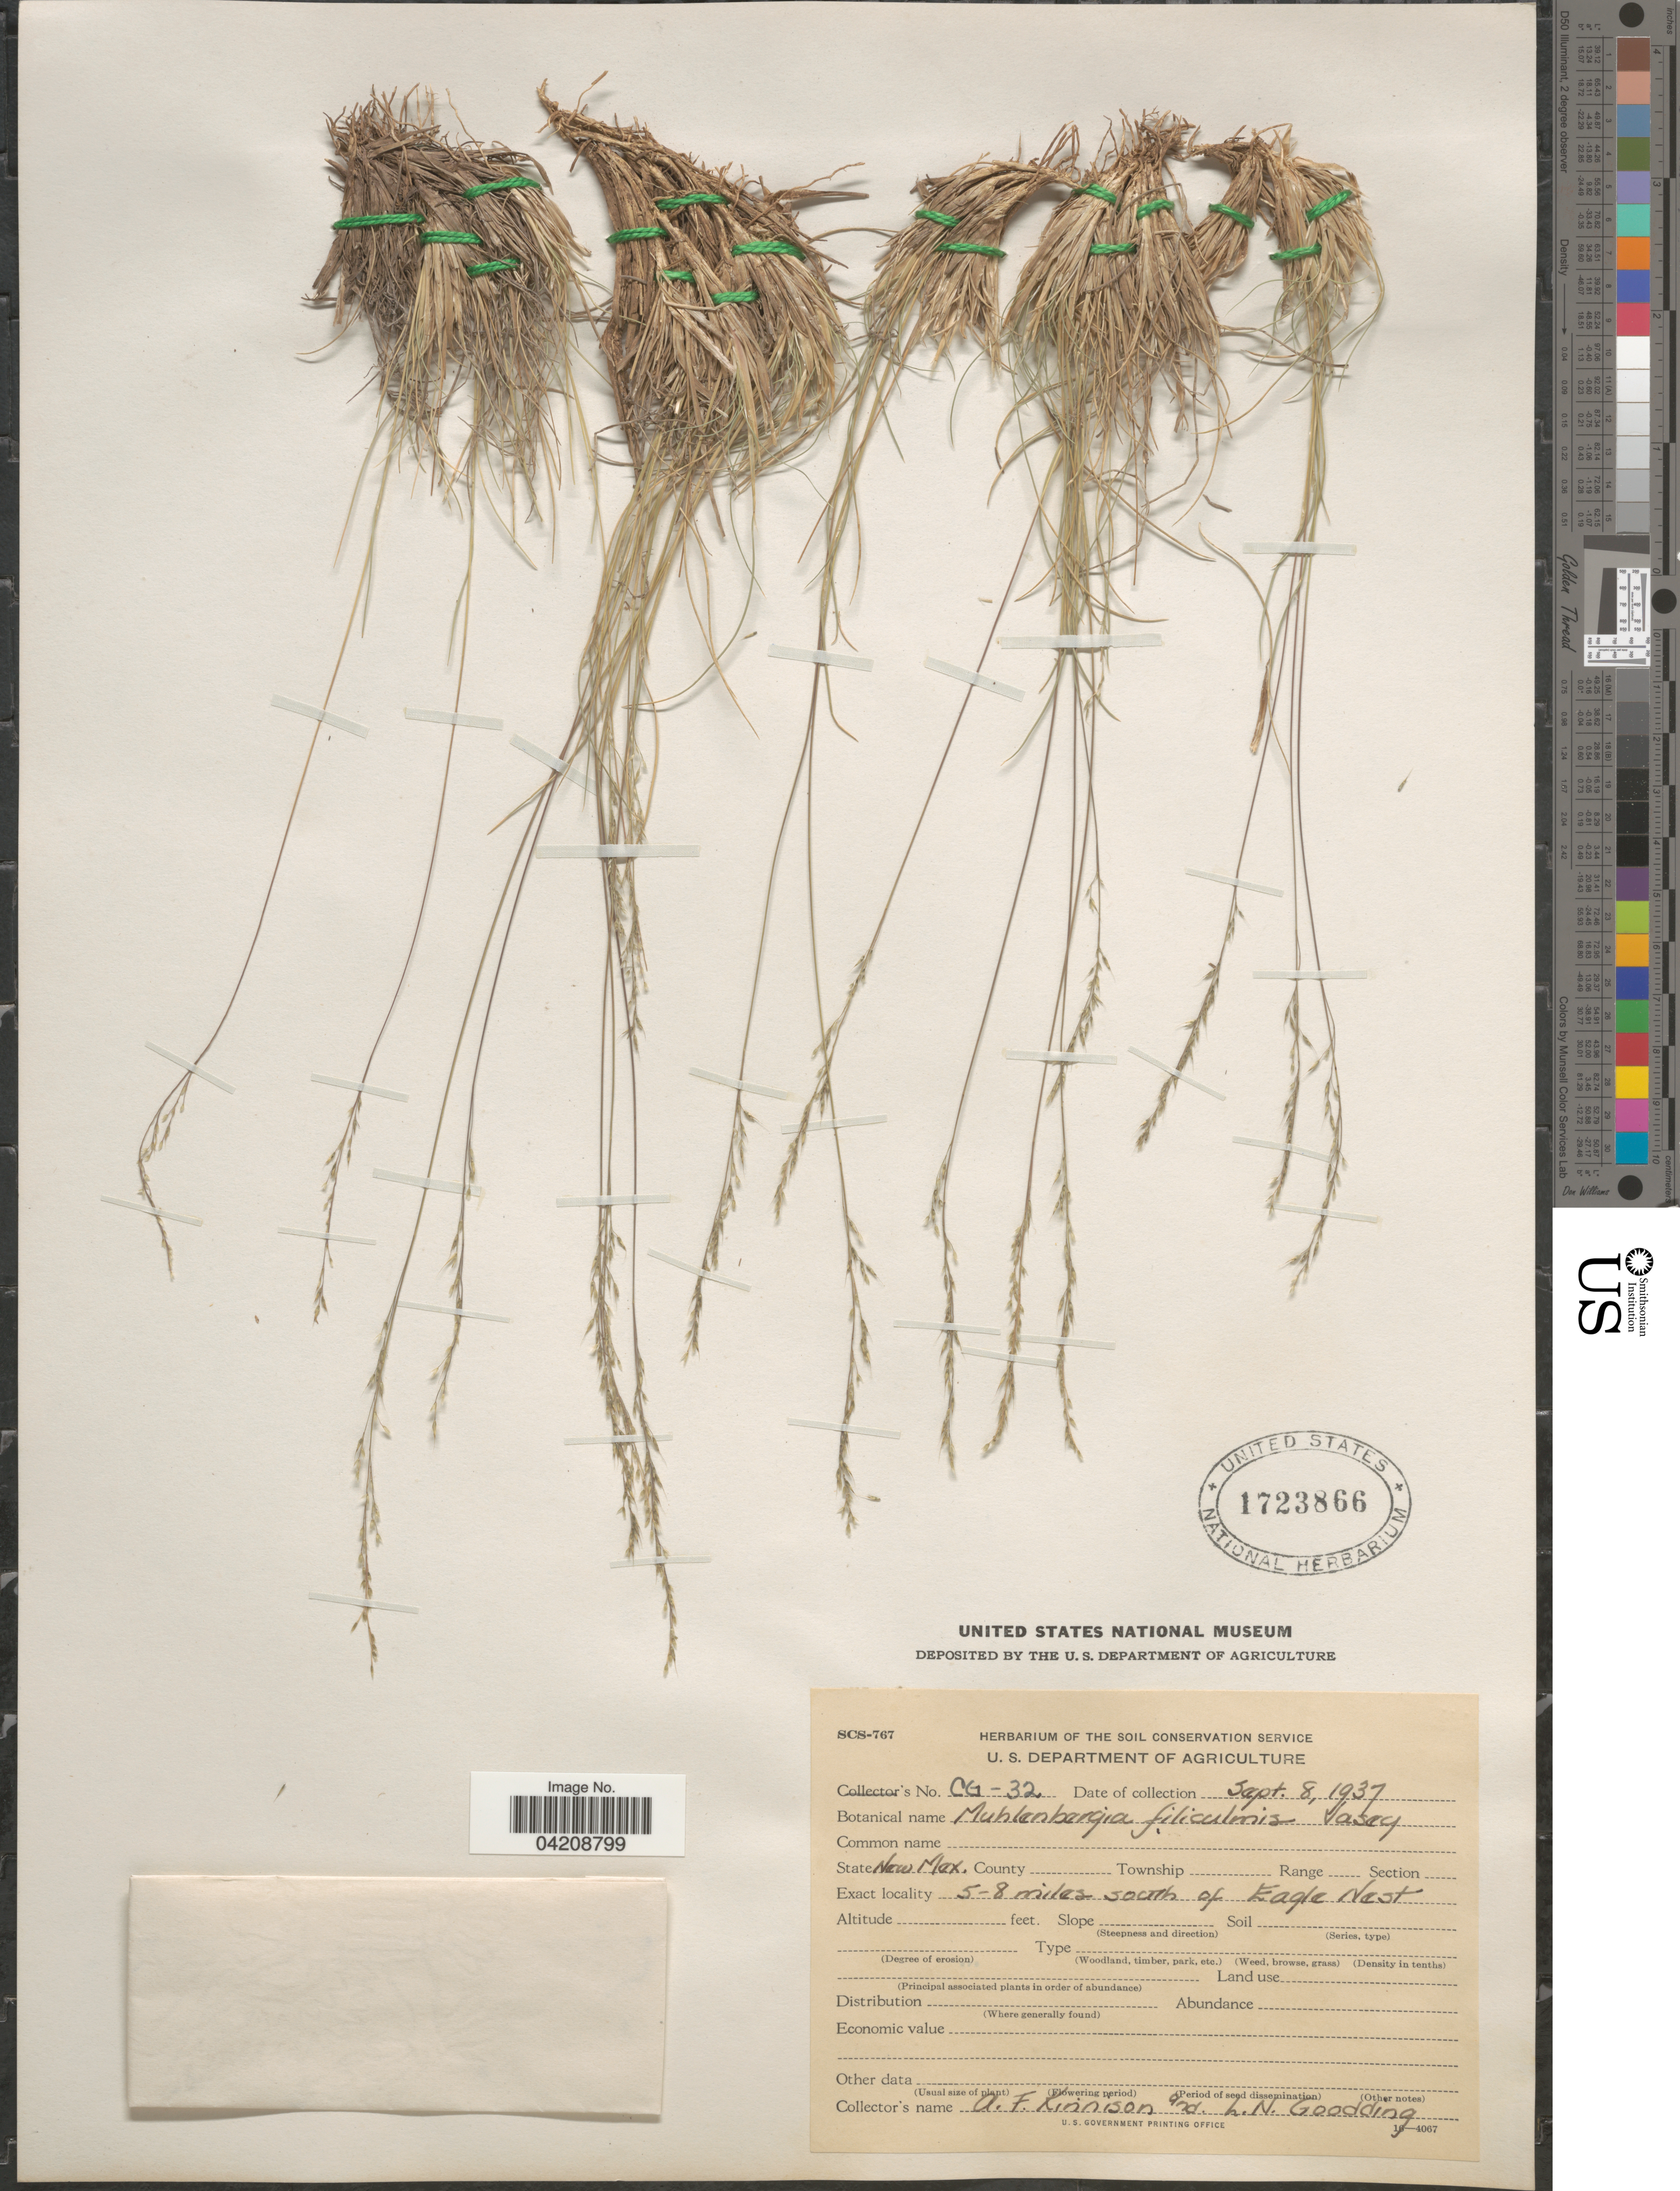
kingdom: Plantae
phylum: Tracheophyta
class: Liliopsida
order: Poales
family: Poaceae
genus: Muhlenbergia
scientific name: Muhlenbergia filiculmis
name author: Vasey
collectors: A. Kinnison & L. N. Goodding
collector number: CG-32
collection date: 1937-09-08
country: United States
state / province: New Mexico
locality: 5-8 miles south of Eagle Nest.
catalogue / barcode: US 1723866